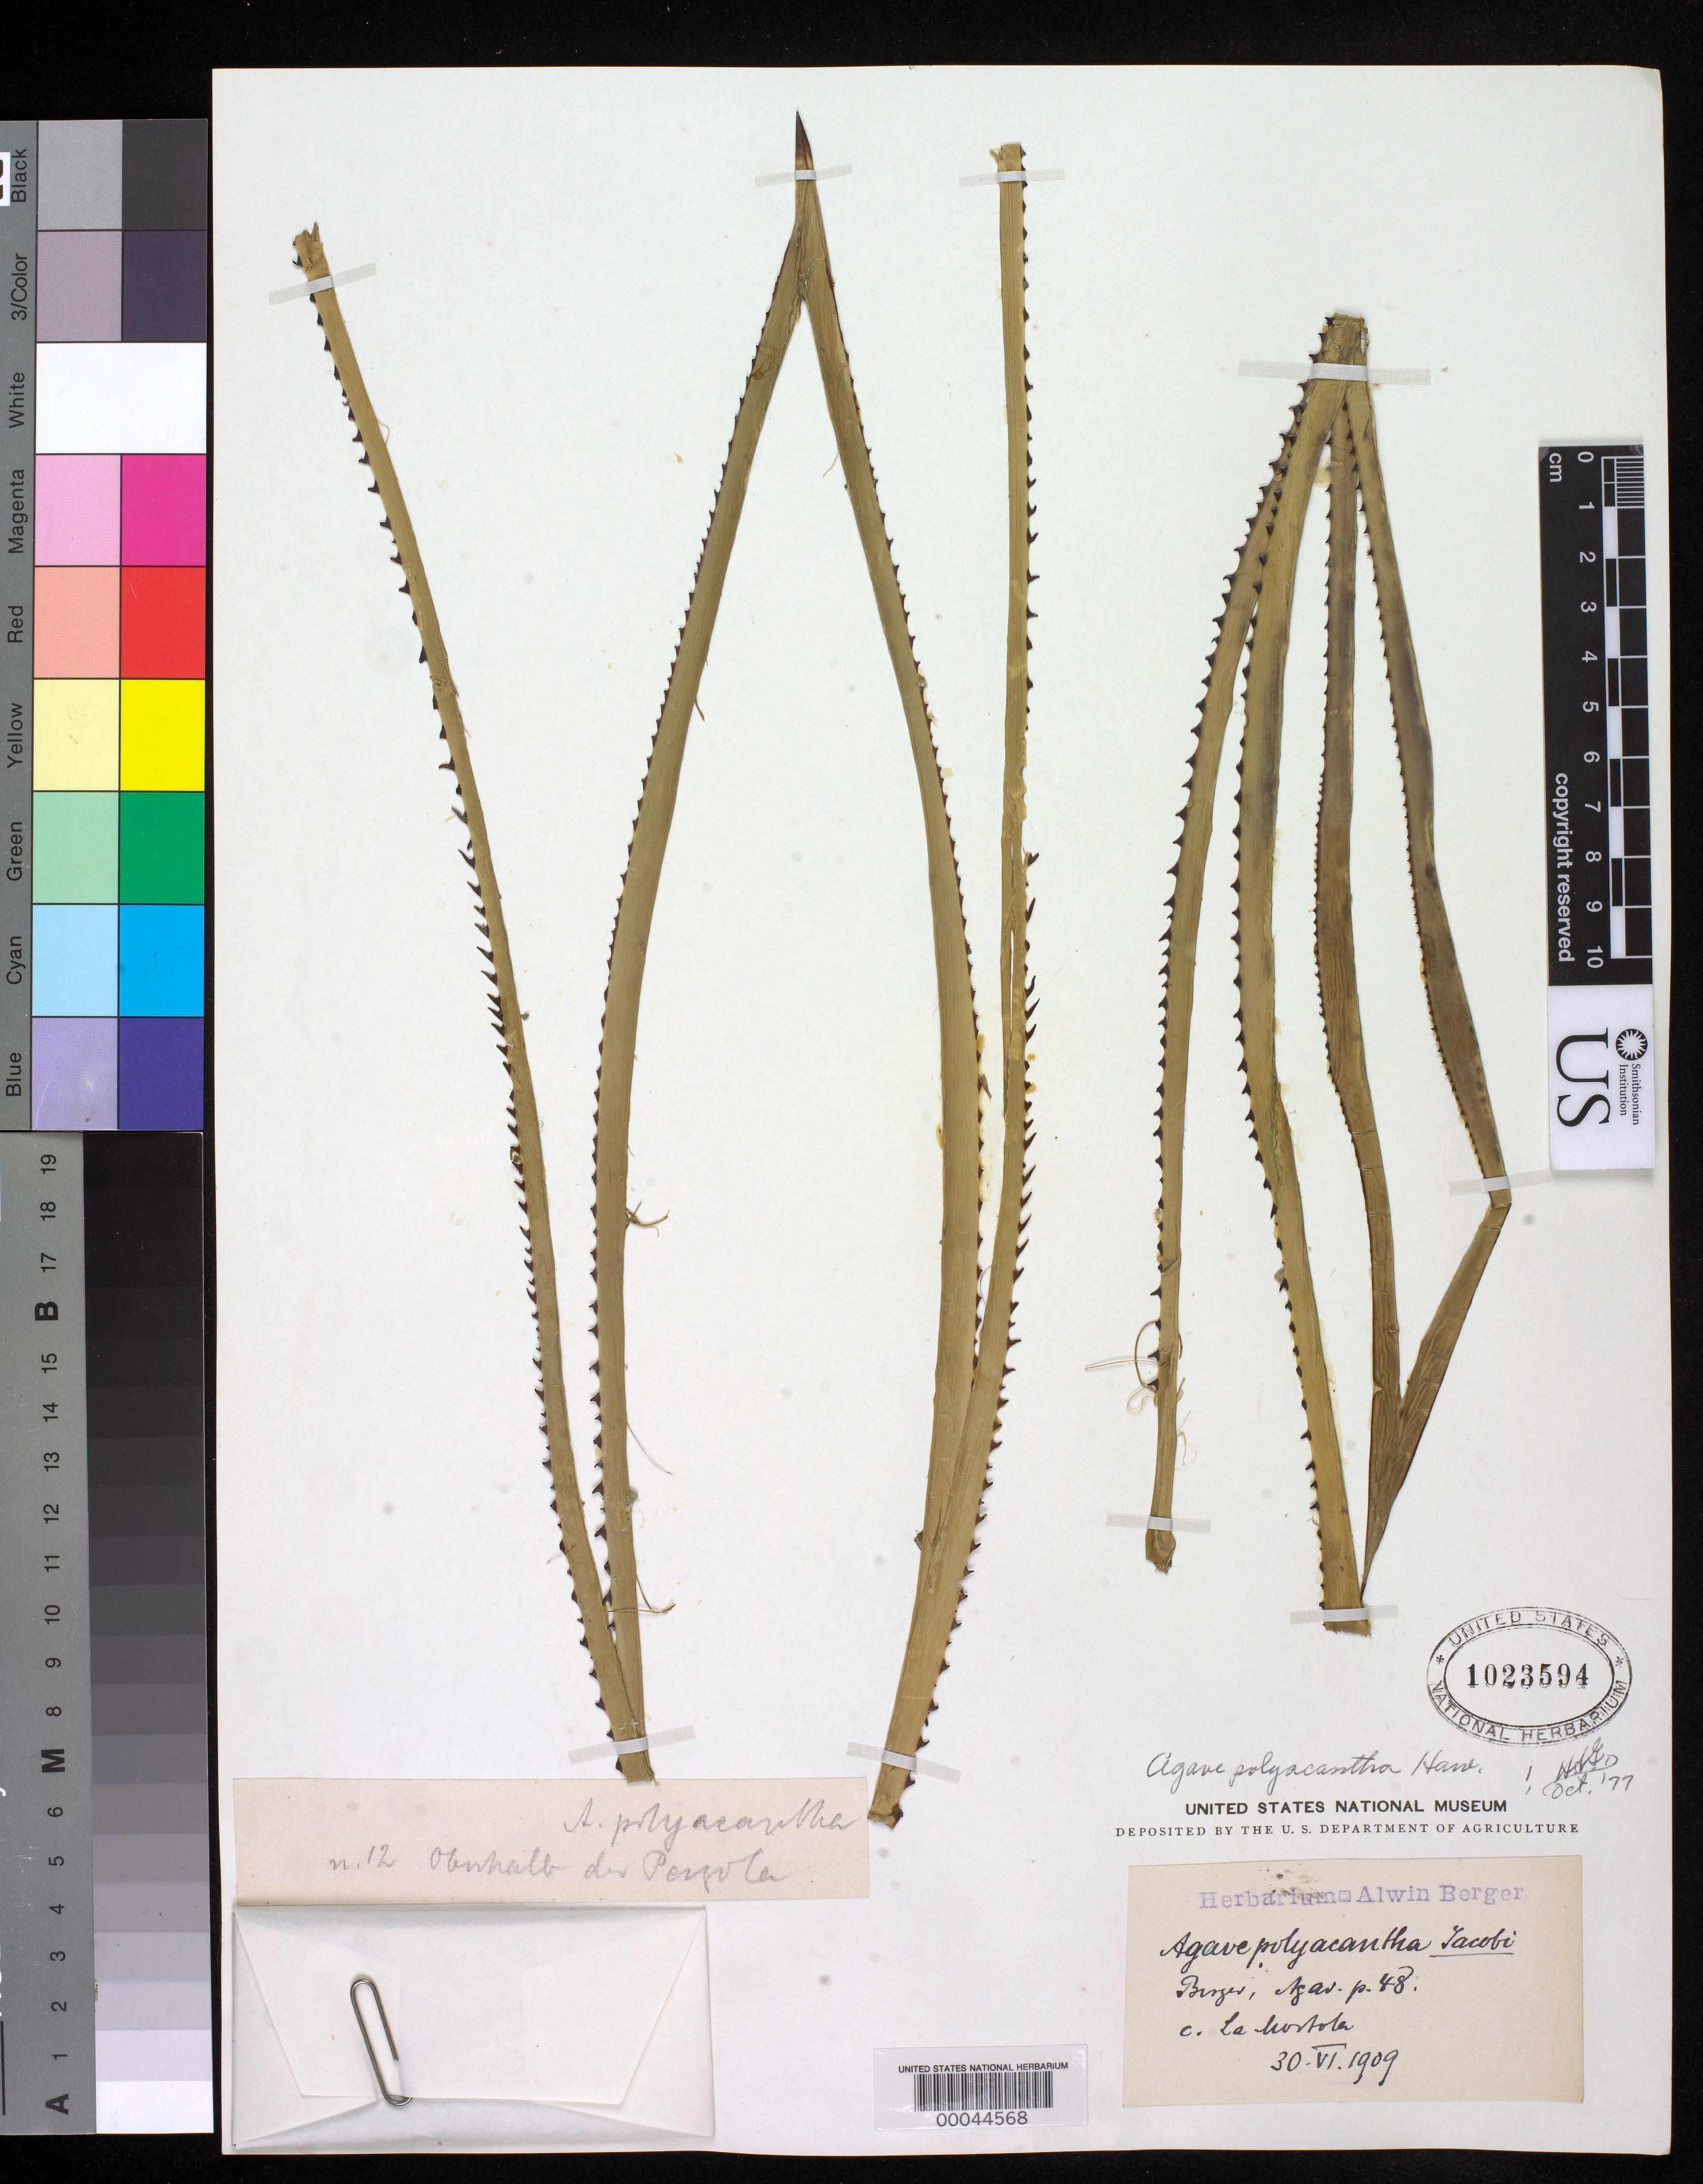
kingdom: Plantae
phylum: Tracheophyta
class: Liliopsida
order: Asparagales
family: Asparagaceae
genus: Agave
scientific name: Agave polyacantha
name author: Haw.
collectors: ex herb. A. Berger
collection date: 1909-06-02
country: Mexico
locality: Cultivated at La Mortola, Italy.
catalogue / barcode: US 1023594